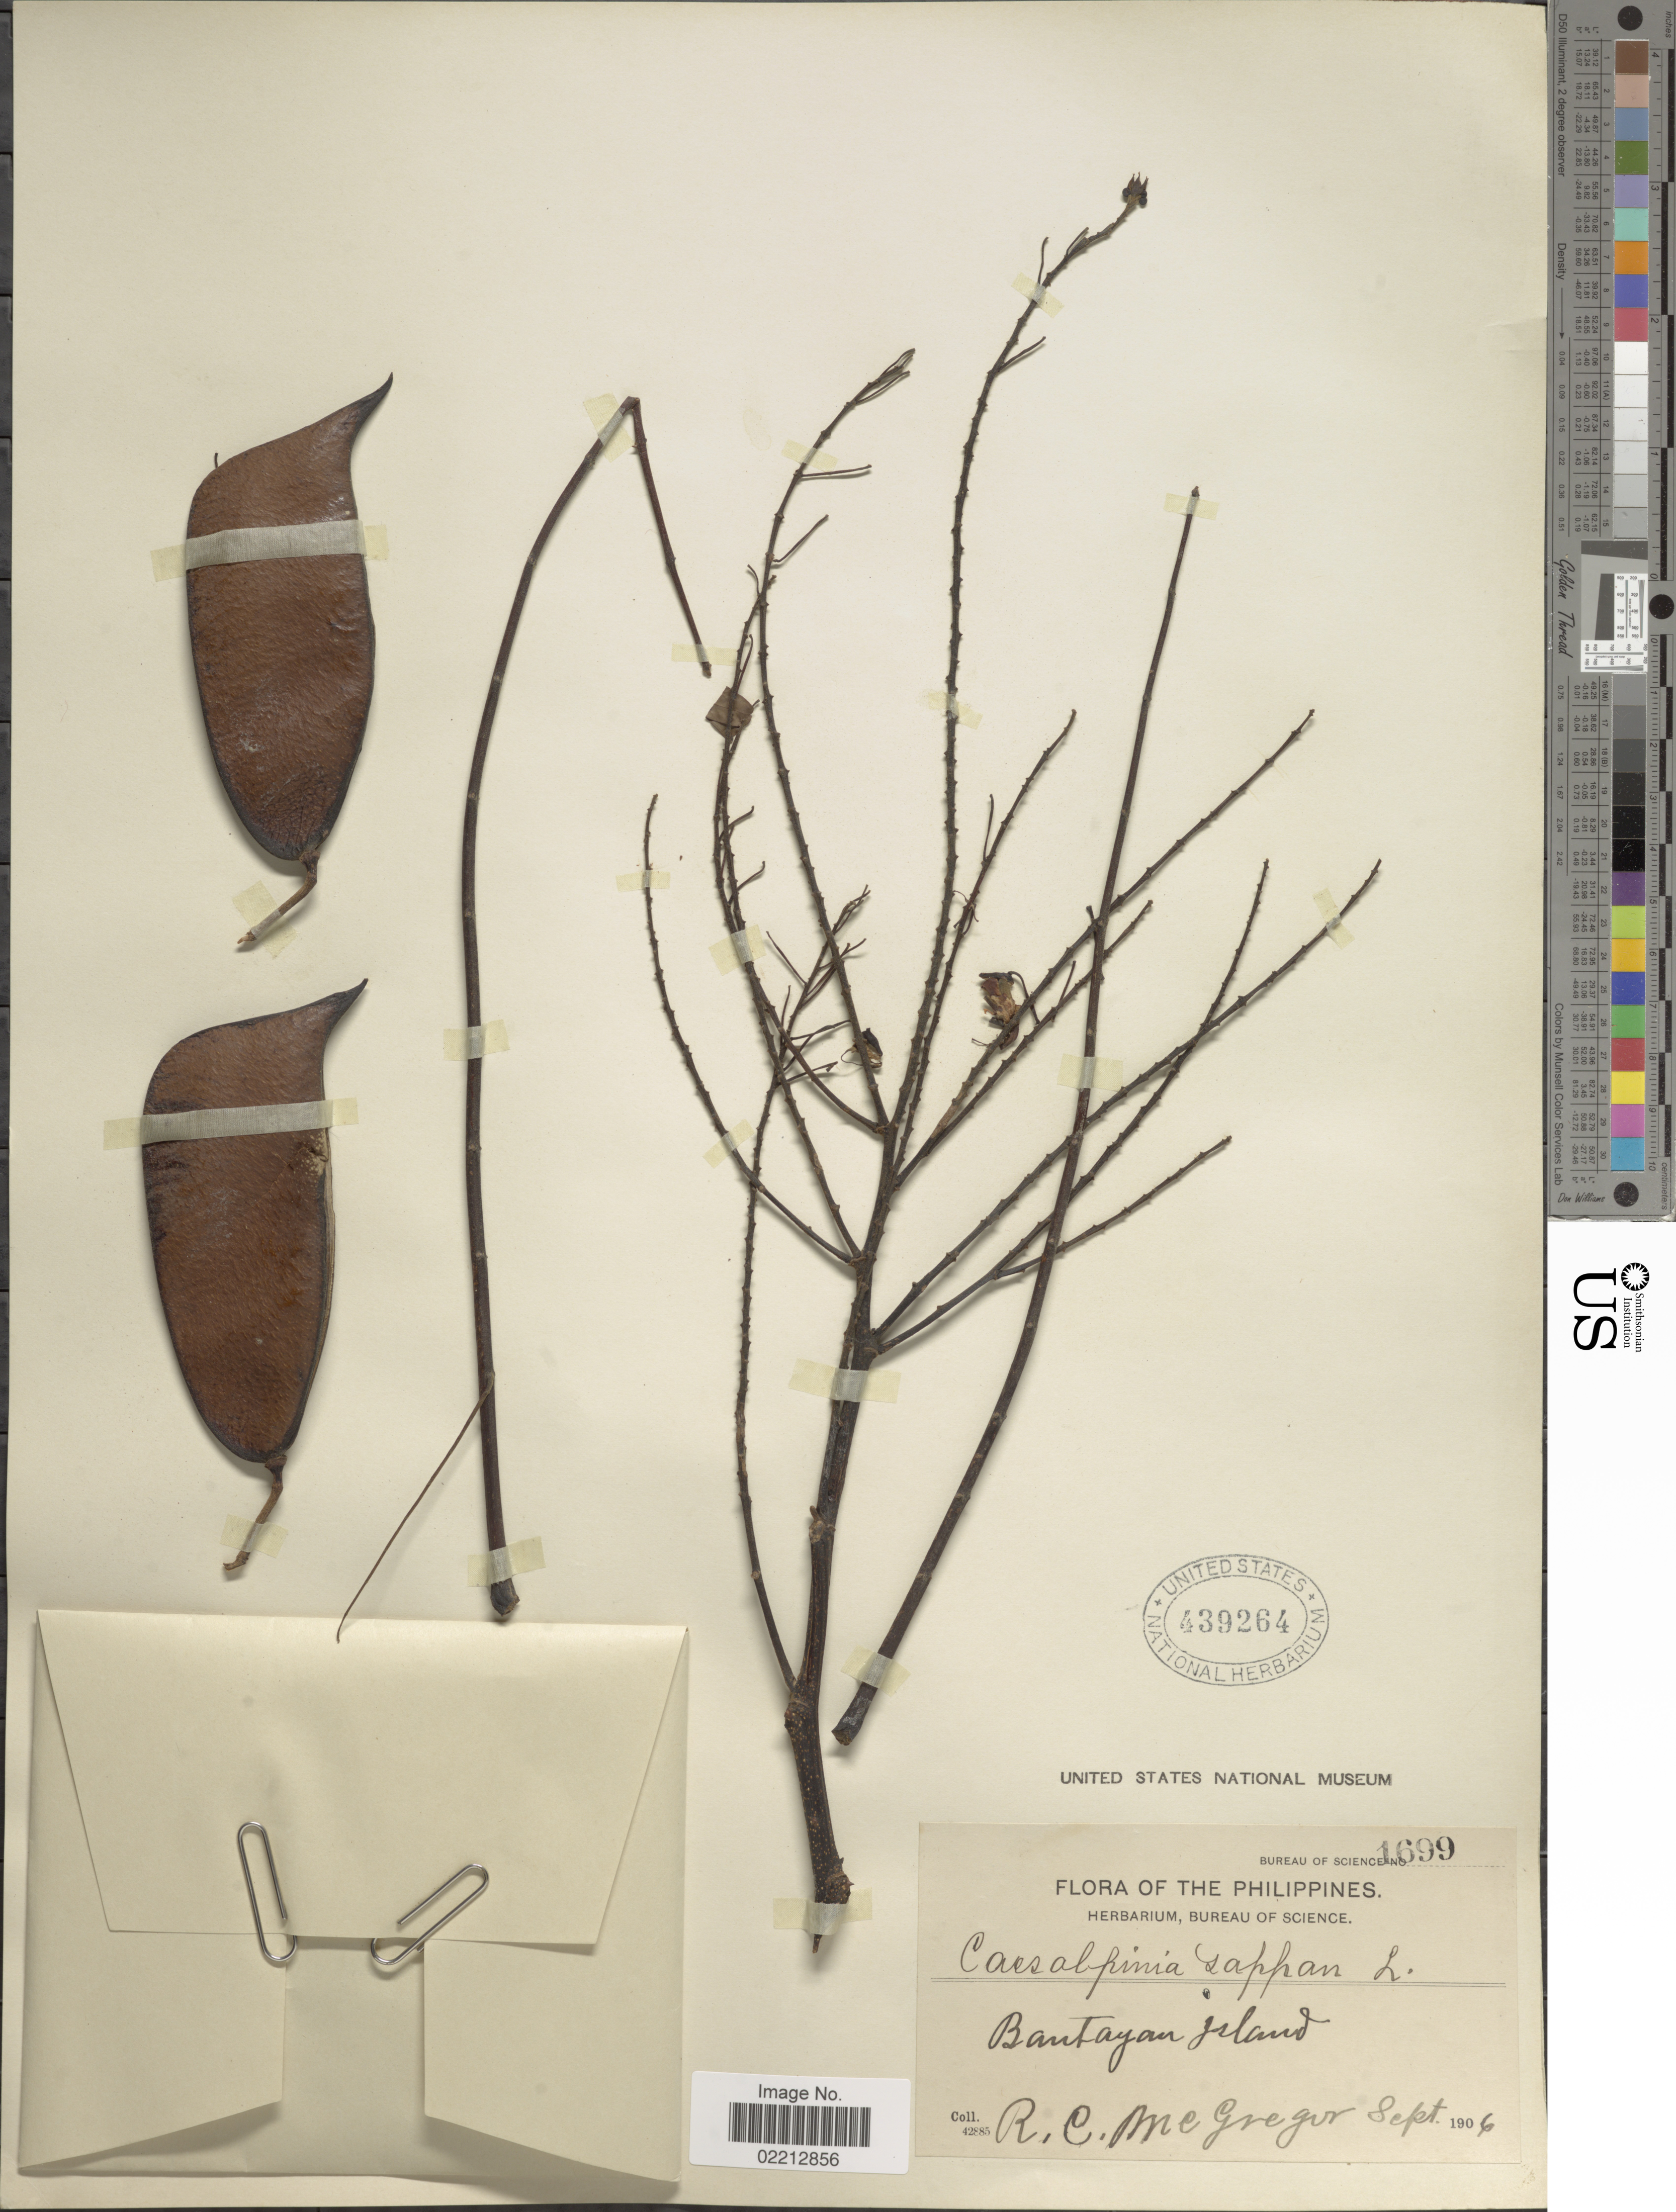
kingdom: Plantae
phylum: Tracheophyta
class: Magnoliopsida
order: Fabales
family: Fabaceae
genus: Biancaea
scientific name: Biancaea sappan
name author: (L.) Tod.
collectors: R. C. McGregor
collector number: Bureau of Science 1699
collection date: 1906-09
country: Philippines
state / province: Central Visayas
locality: Bantayan Island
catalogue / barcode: US 439264